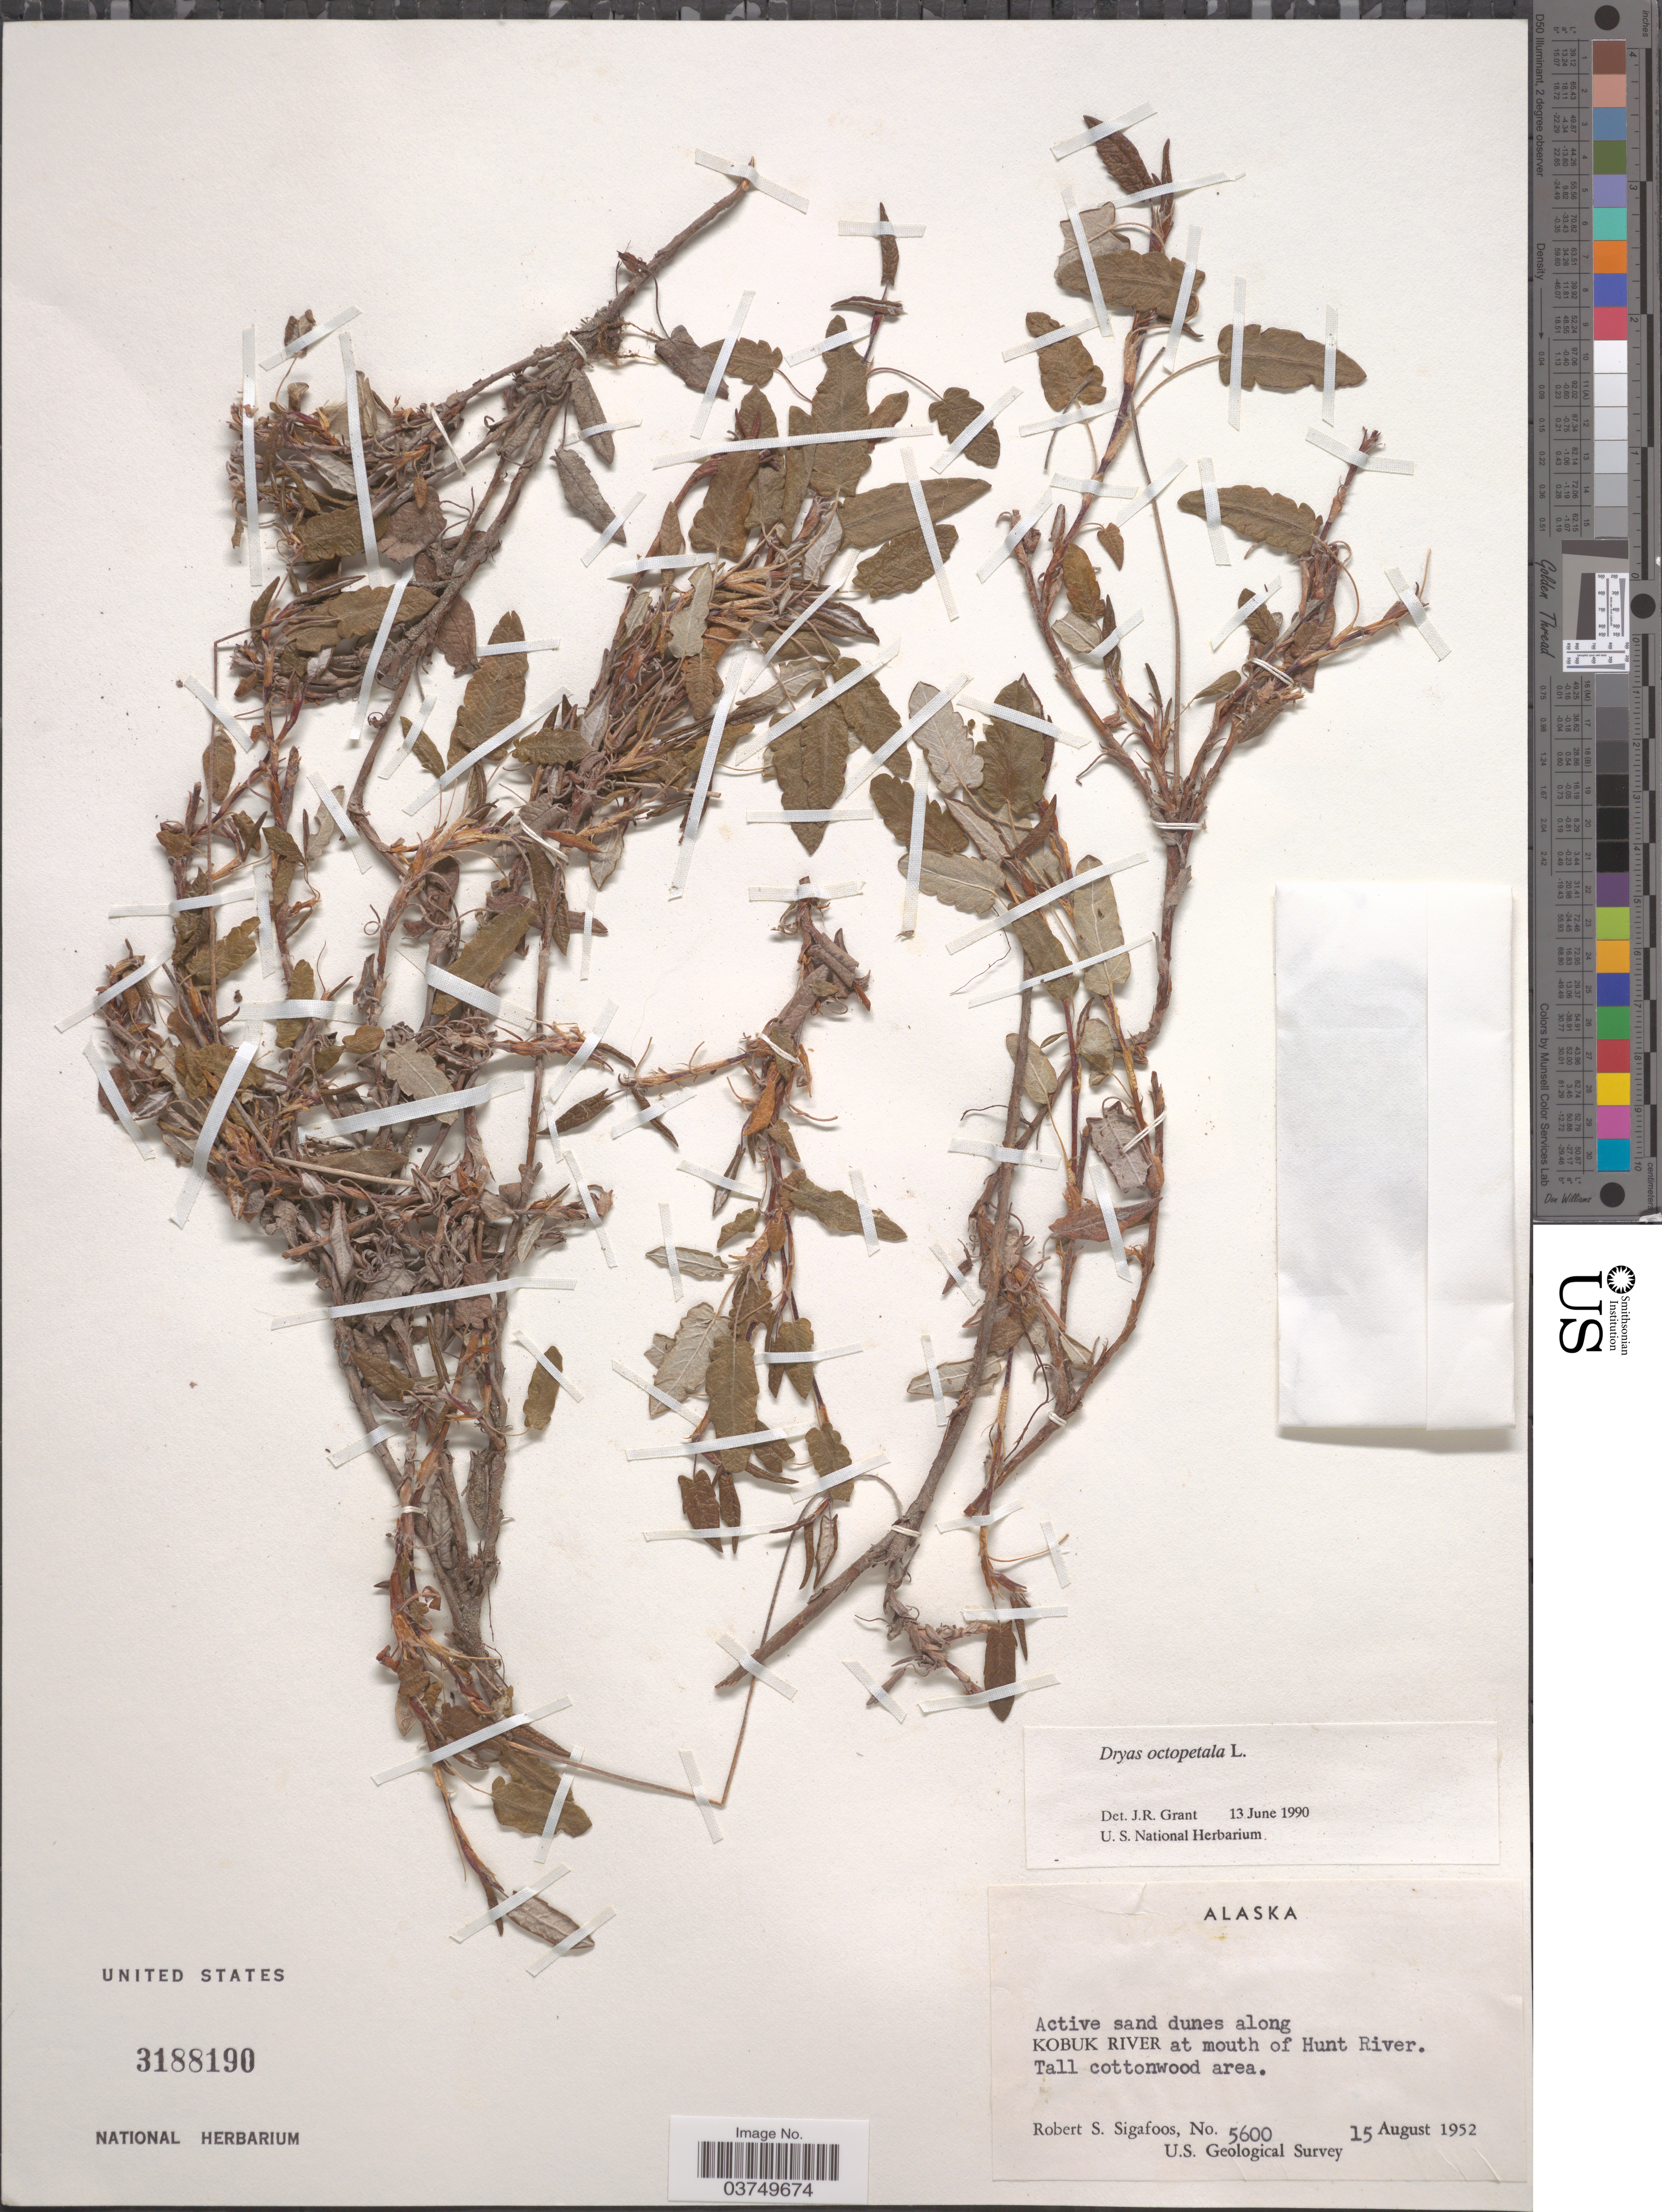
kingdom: Plantae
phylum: Tracheophyta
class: Magnoliopsida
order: Rosales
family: Rosaceae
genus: Dryas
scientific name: Dryas octopetala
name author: L.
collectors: R. Sigafoos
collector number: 5600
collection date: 1952-08-15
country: United States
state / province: Alaska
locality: Along Kobuk River at mouth of Hunt River.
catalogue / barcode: US 3188190